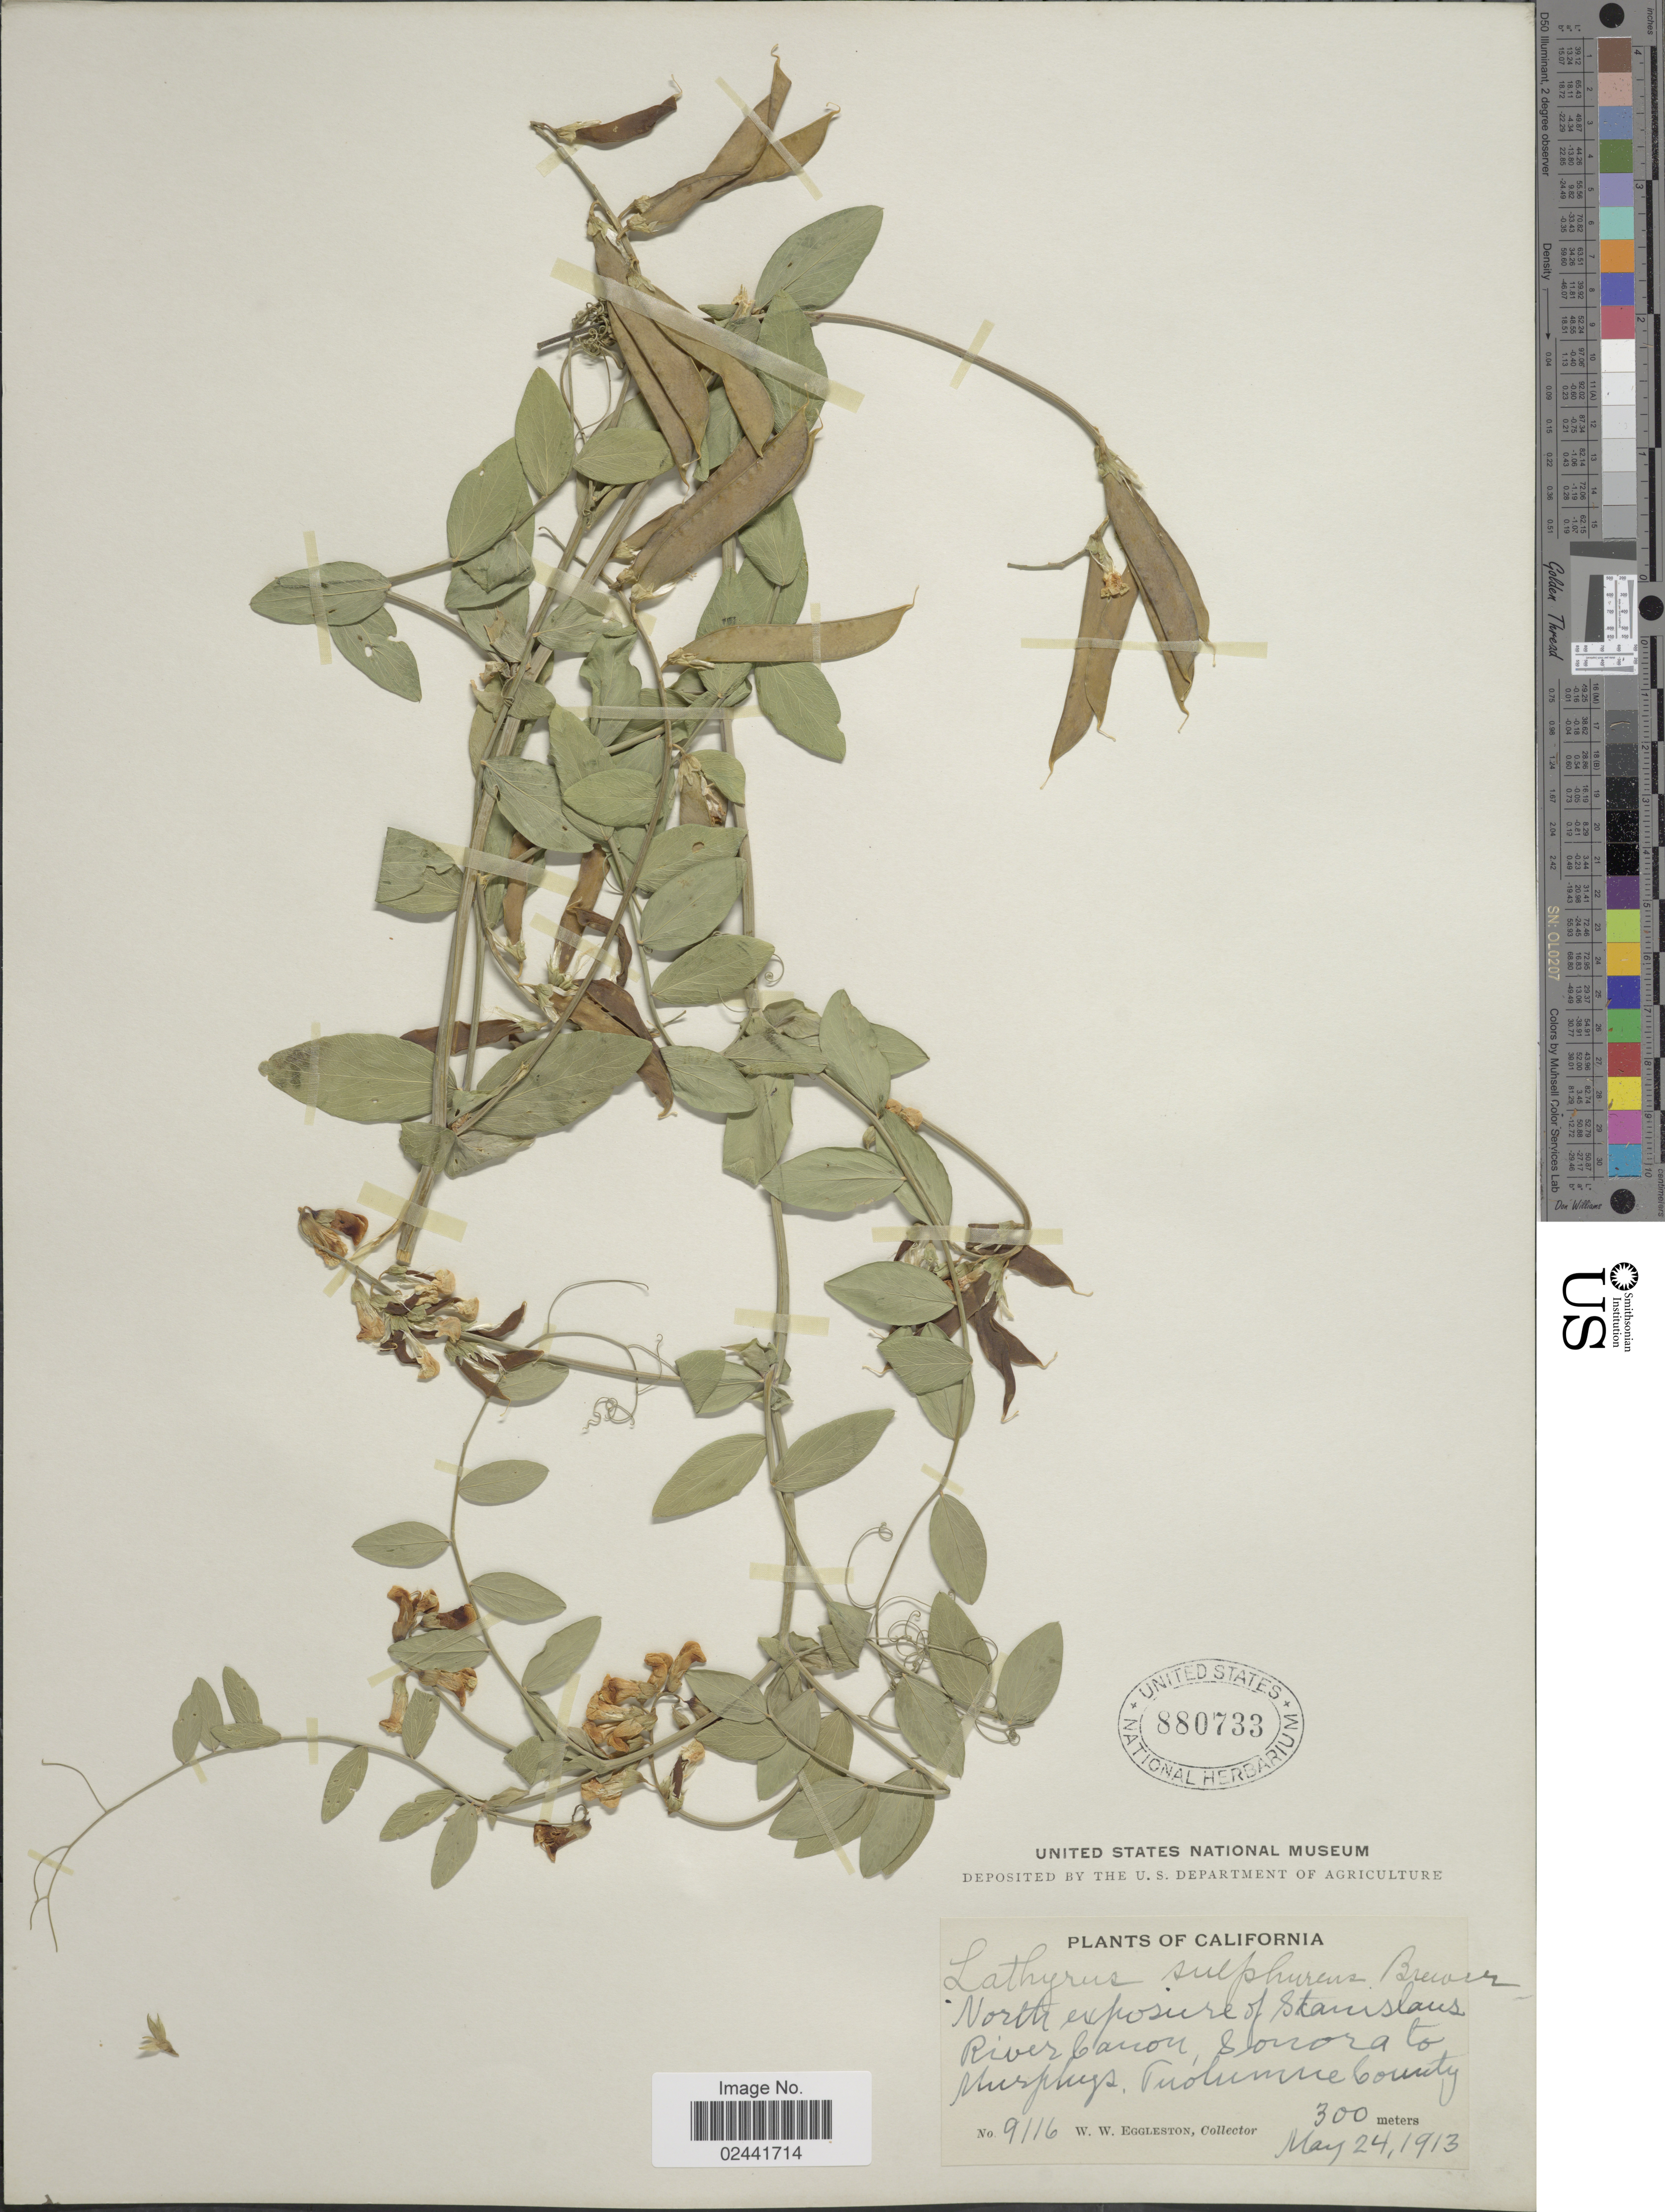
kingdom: Plantae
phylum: Tracheophyta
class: Magnoliopsida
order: Fabales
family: Fabaceae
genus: Lathyrus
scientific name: Lathyrus sulphureus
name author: W.H. Brewer ex A. Gray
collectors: W. W. Eggleston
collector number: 9116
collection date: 1913-05-24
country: United States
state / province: California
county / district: Tuolumne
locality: North exposure of Stanislaus River Canon, Sonora to Murphys, Tuolumne County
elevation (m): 300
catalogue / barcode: US 880733